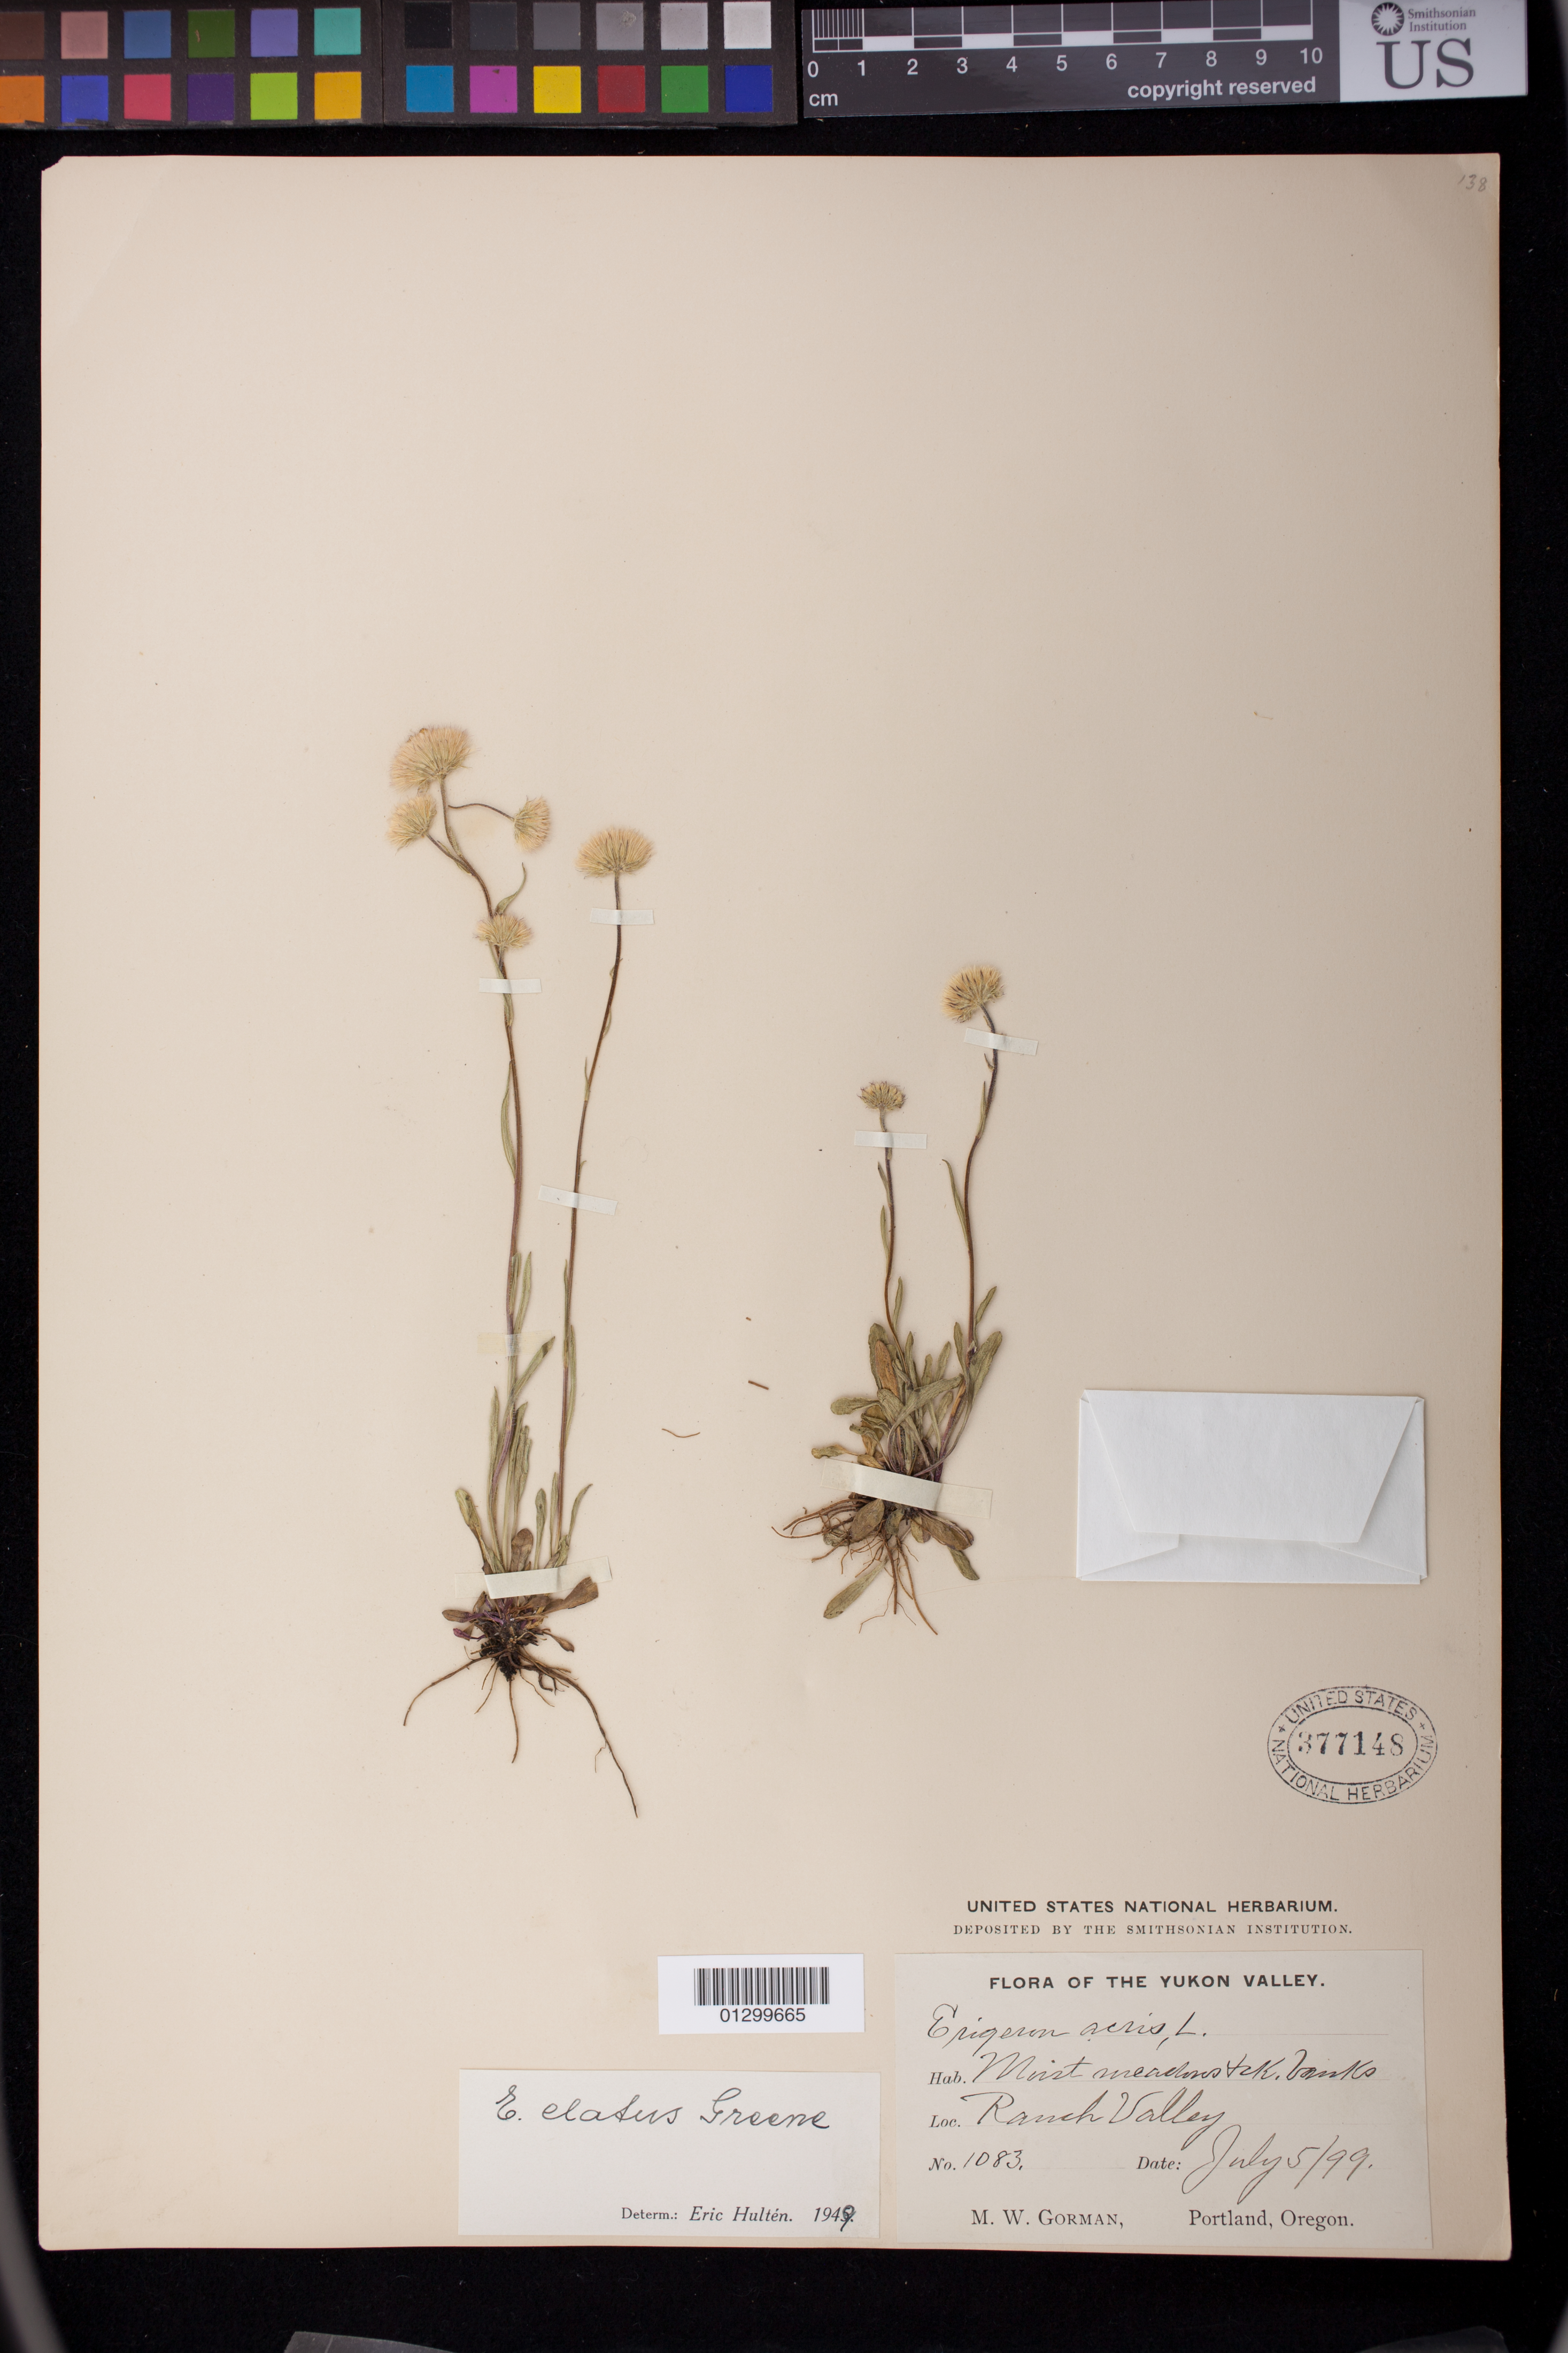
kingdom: Plantae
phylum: Tracheophyta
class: Magnoliopsida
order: Asterales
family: Asteraceae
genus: Erigeron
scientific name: Erigeron elatus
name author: (Hook.) Greene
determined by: Hultén, [O.] Eric G.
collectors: M. W. Gorman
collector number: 1083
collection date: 1899-07-05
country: Canada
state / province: Yukon Territory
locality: Ranch Valley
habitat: Moist meadows and creek banks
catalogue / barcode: US 377148